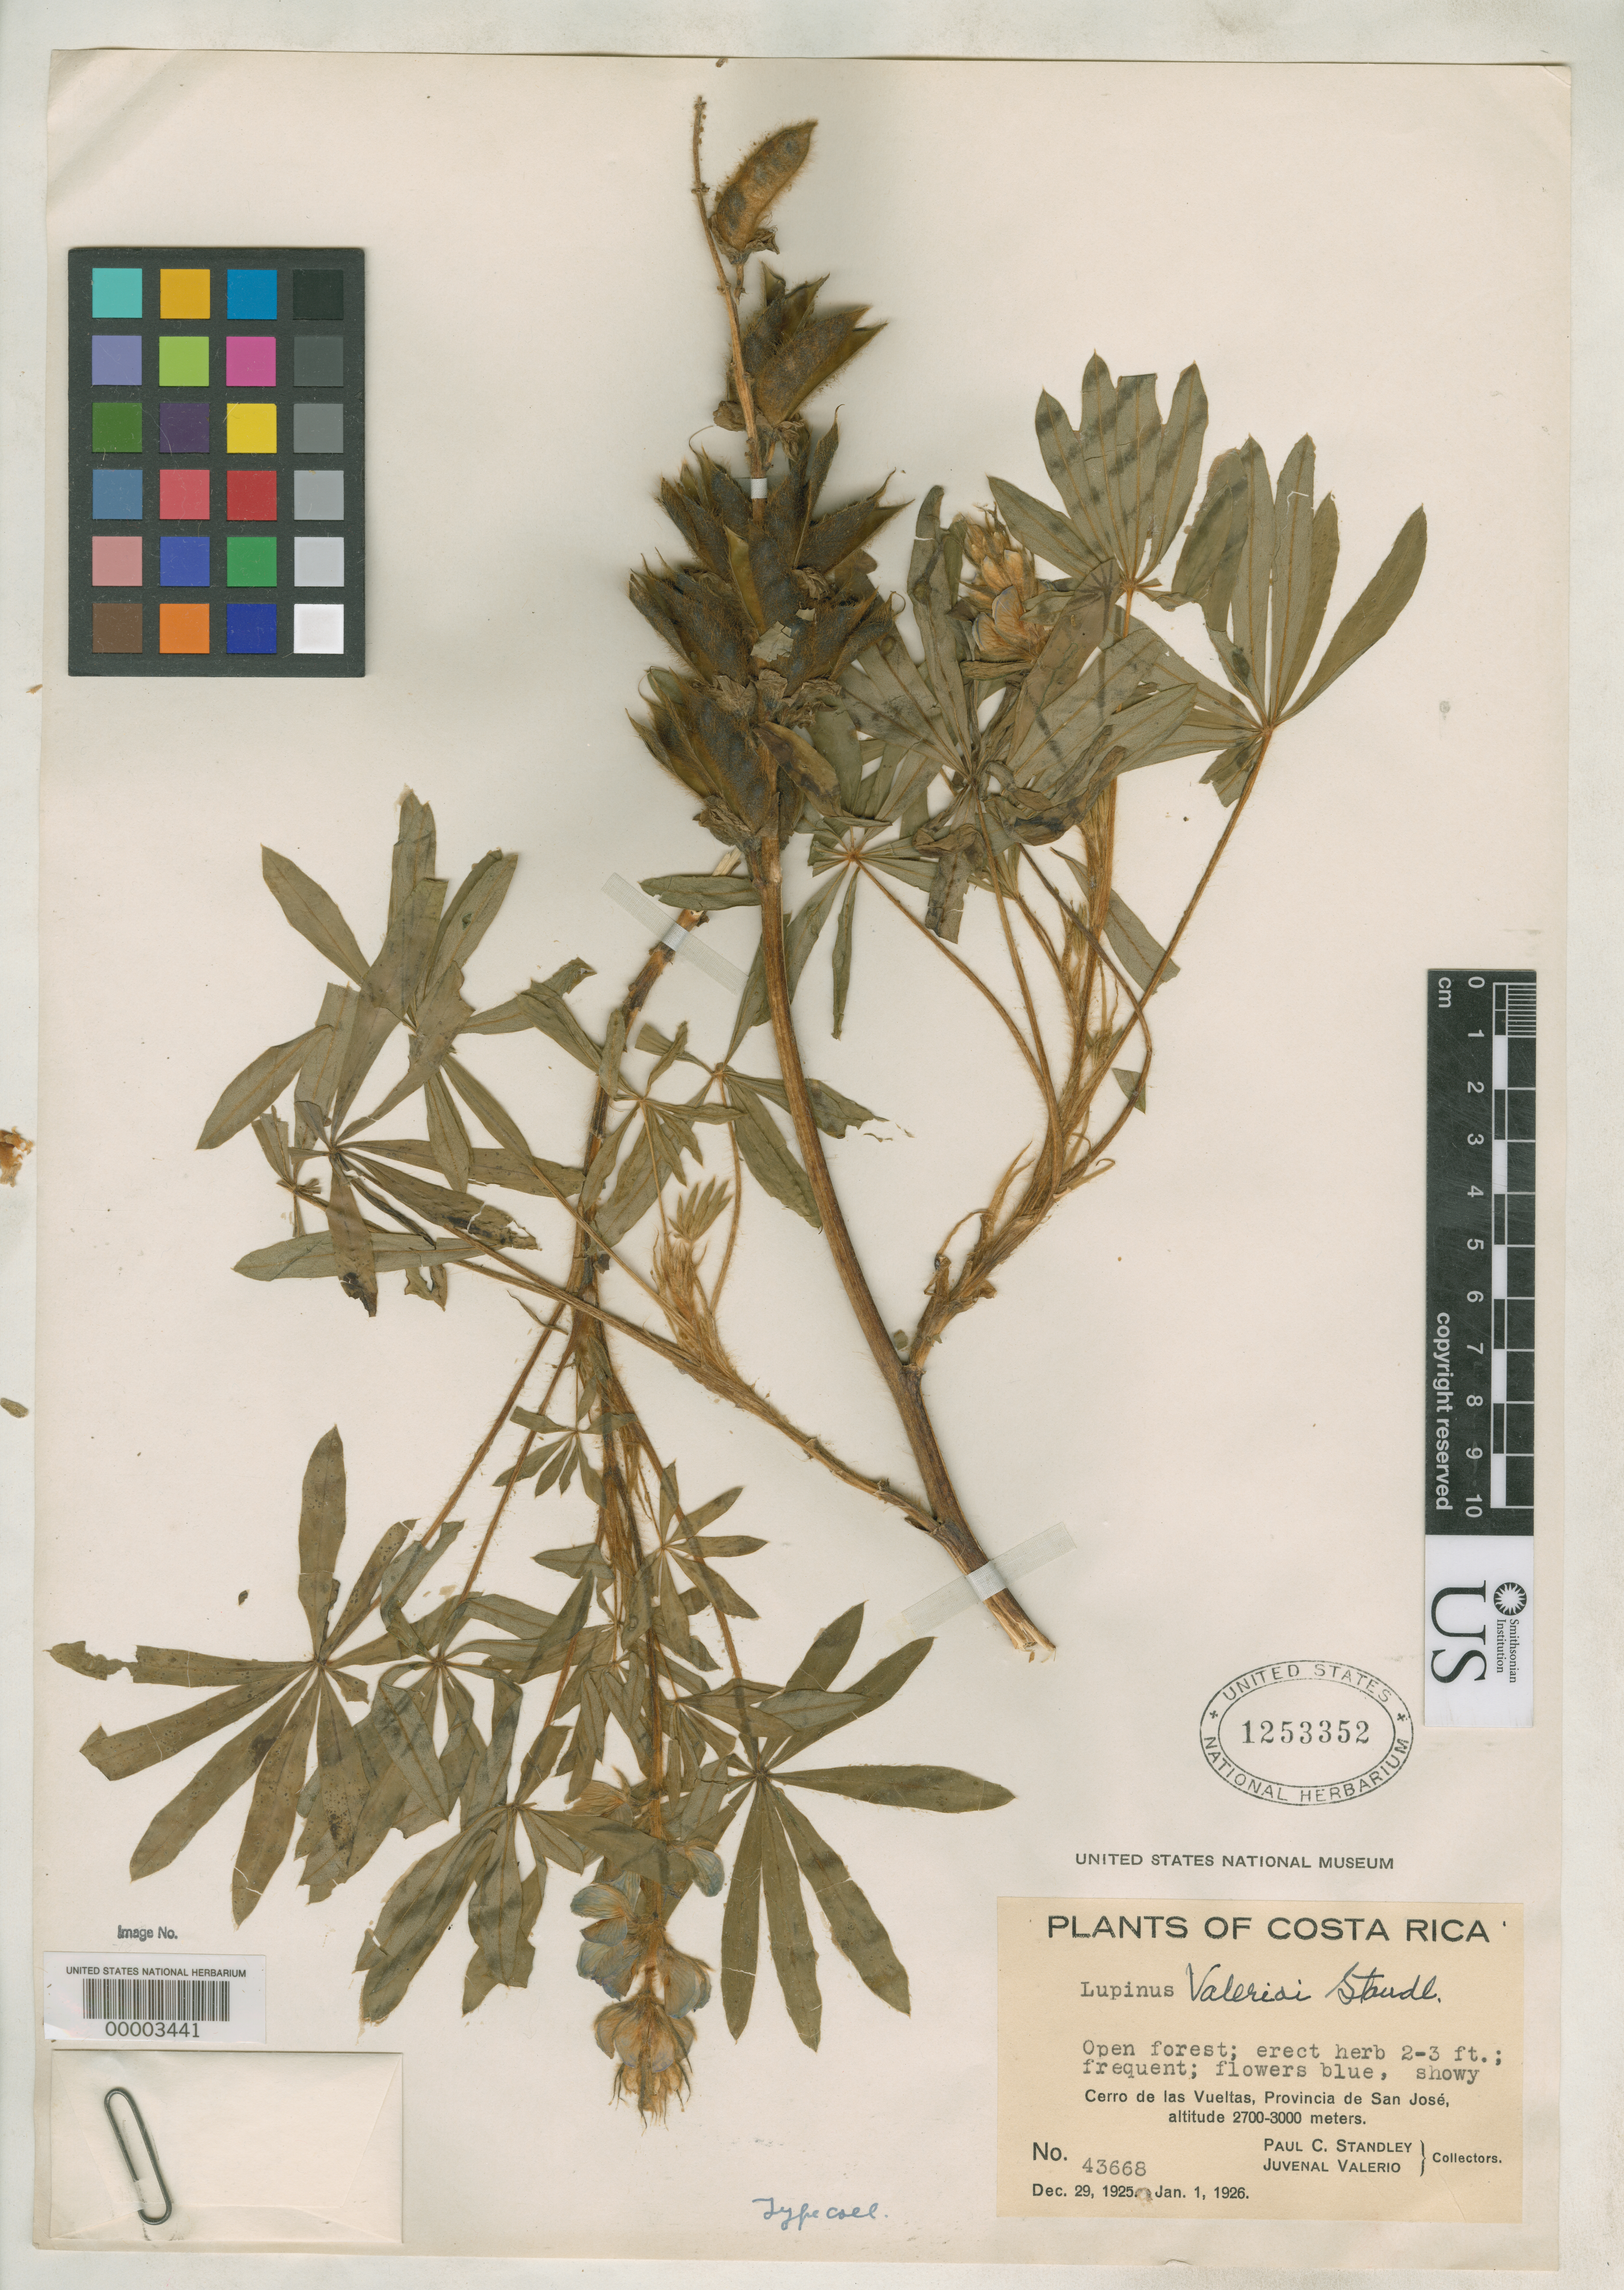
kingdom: Plantae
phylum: Tracheophyta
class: Magnoliopsida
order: Fabales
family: Fabaceae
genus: Lupinus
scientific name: Lupinus valerioi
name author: Standl.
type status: Isotype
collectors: P. C. Standley & J. Valerio R.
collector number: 43668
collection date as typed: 29 Dec 1925 to 01 Jan 1926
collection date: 1925-12-29/1926-01-01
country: Costa Rica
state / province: San José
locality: Cerro de Las Vueltas.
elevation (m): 2700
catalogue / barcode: US 1253352